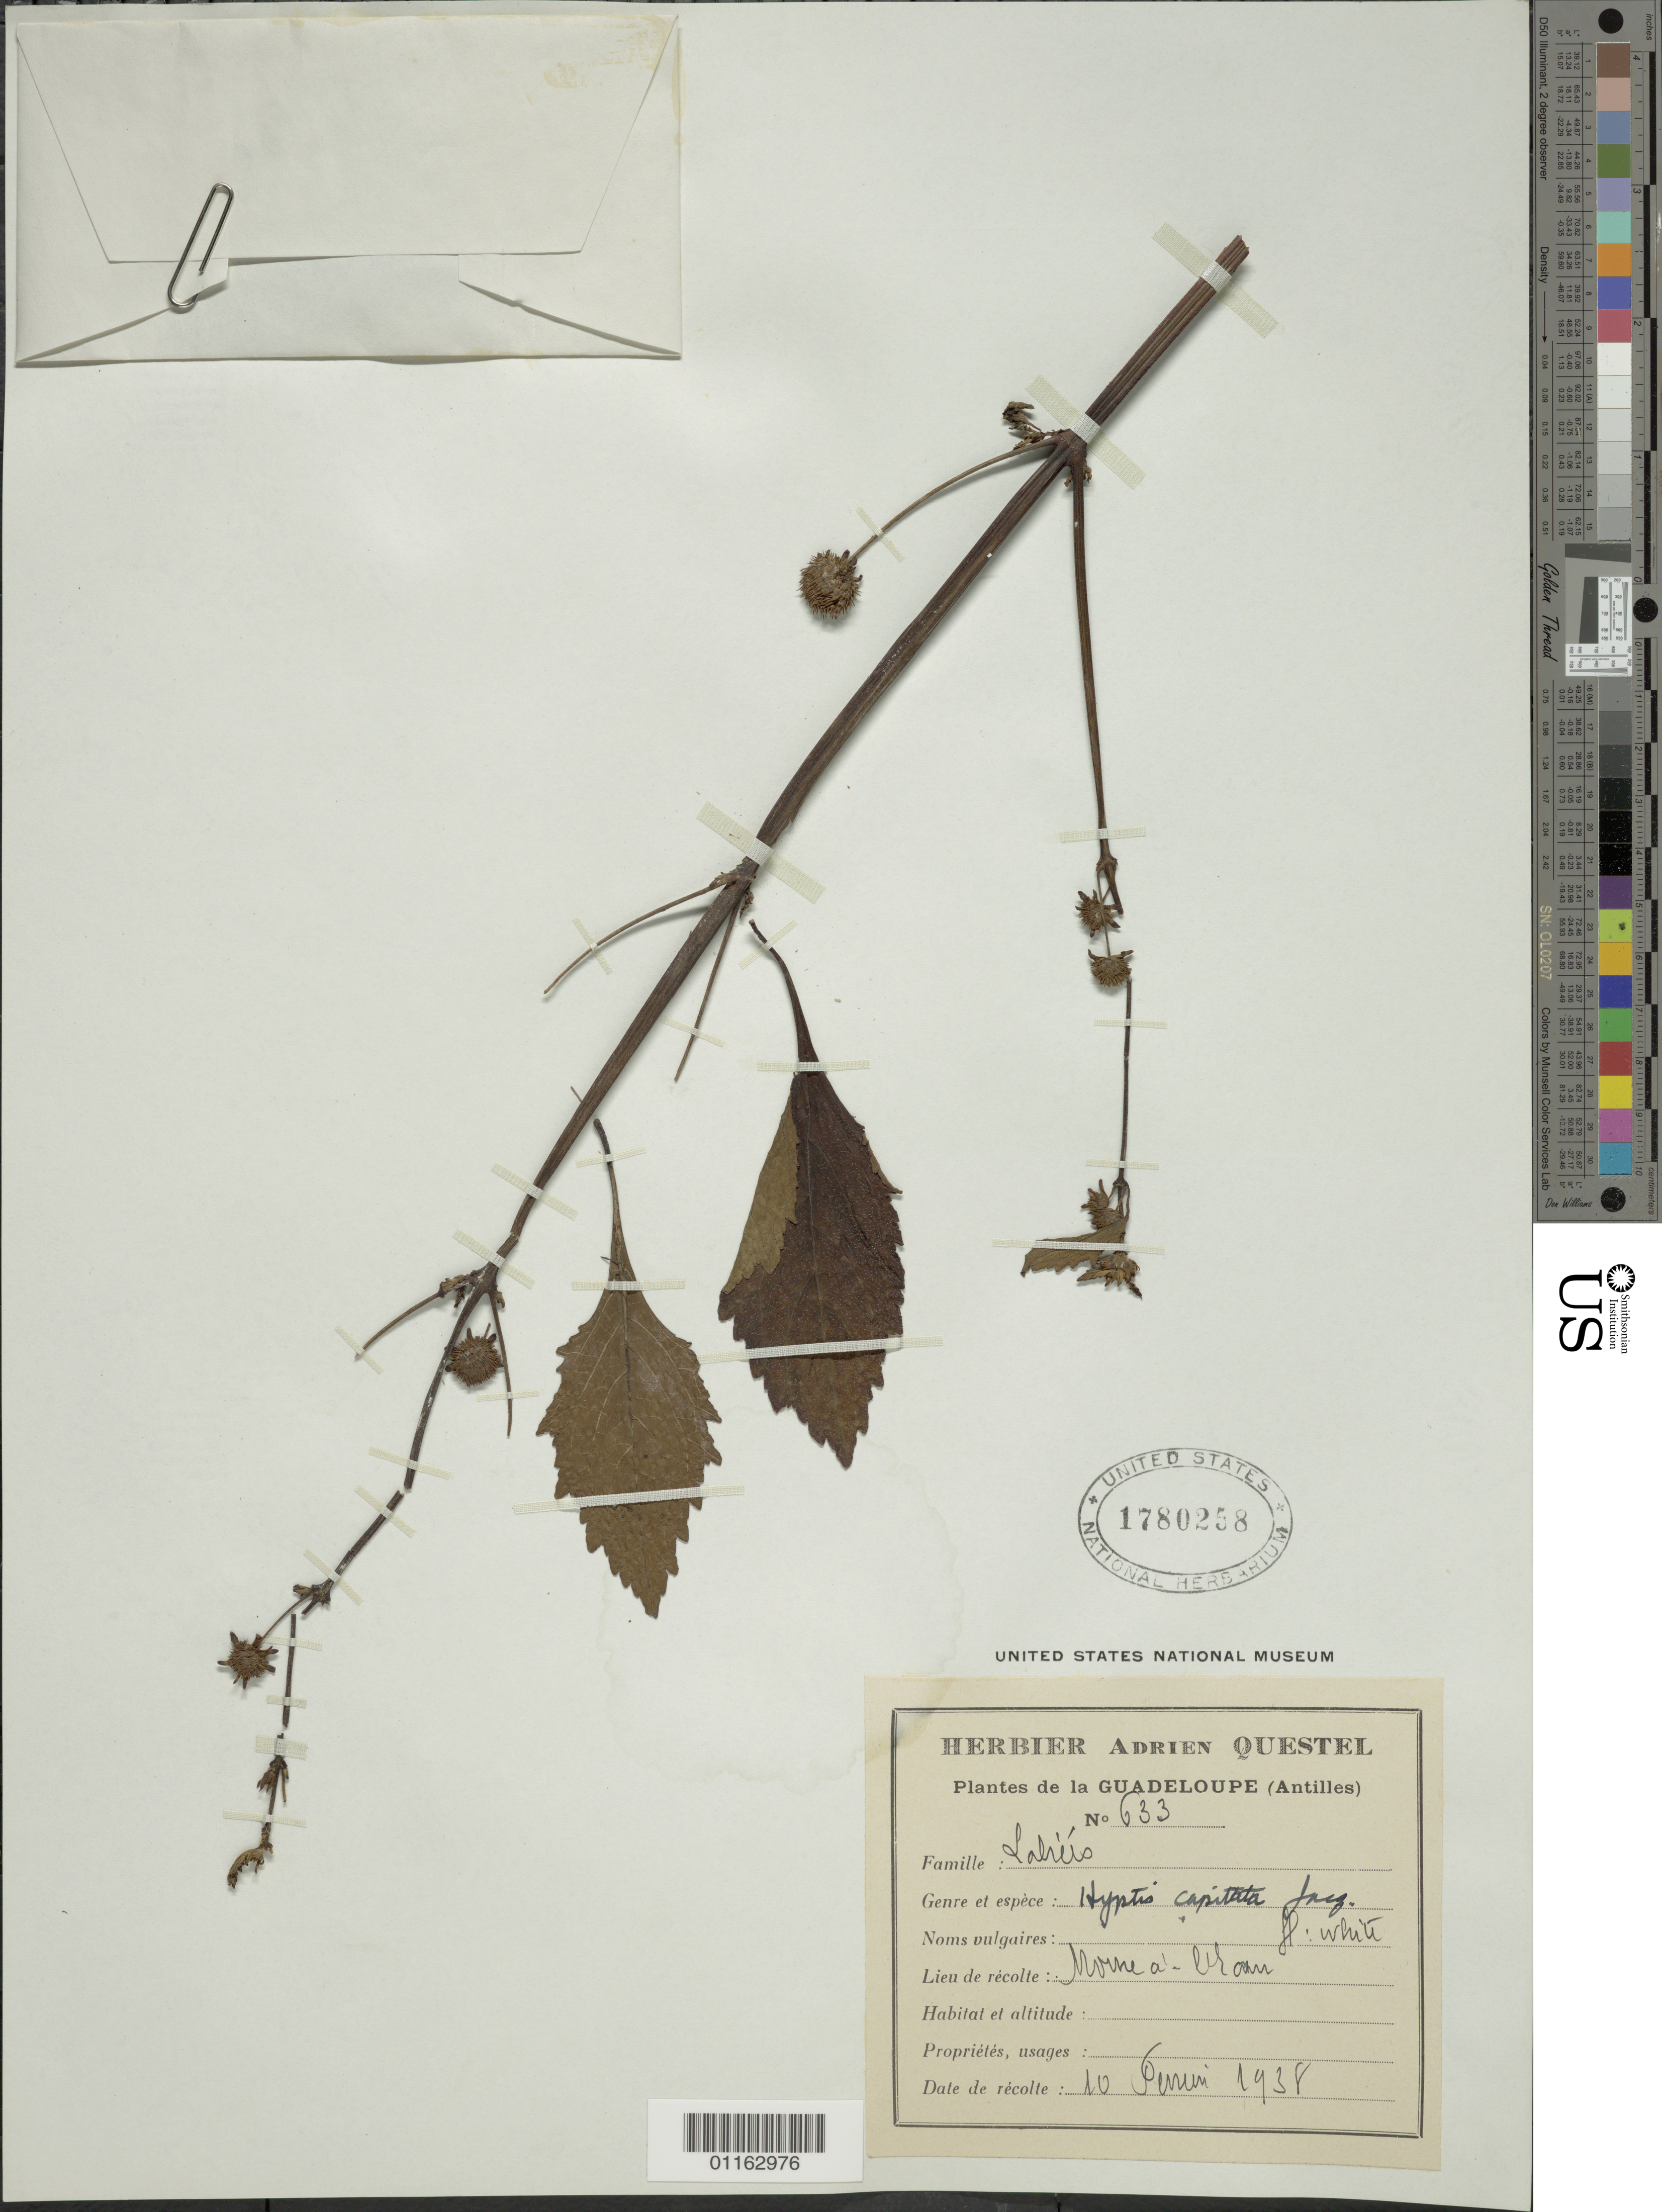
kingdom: Plantae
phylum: Tracheophyta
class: Magnoliopsida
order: Lamiales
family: Lamiaceae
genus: Hyptis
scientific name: Hyptis capitata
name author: Jacq.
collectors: A. Questel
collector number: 633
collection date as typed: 10 Feb 1938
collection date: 1938-02-10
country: Guadeloupe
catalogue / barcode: US 1780258